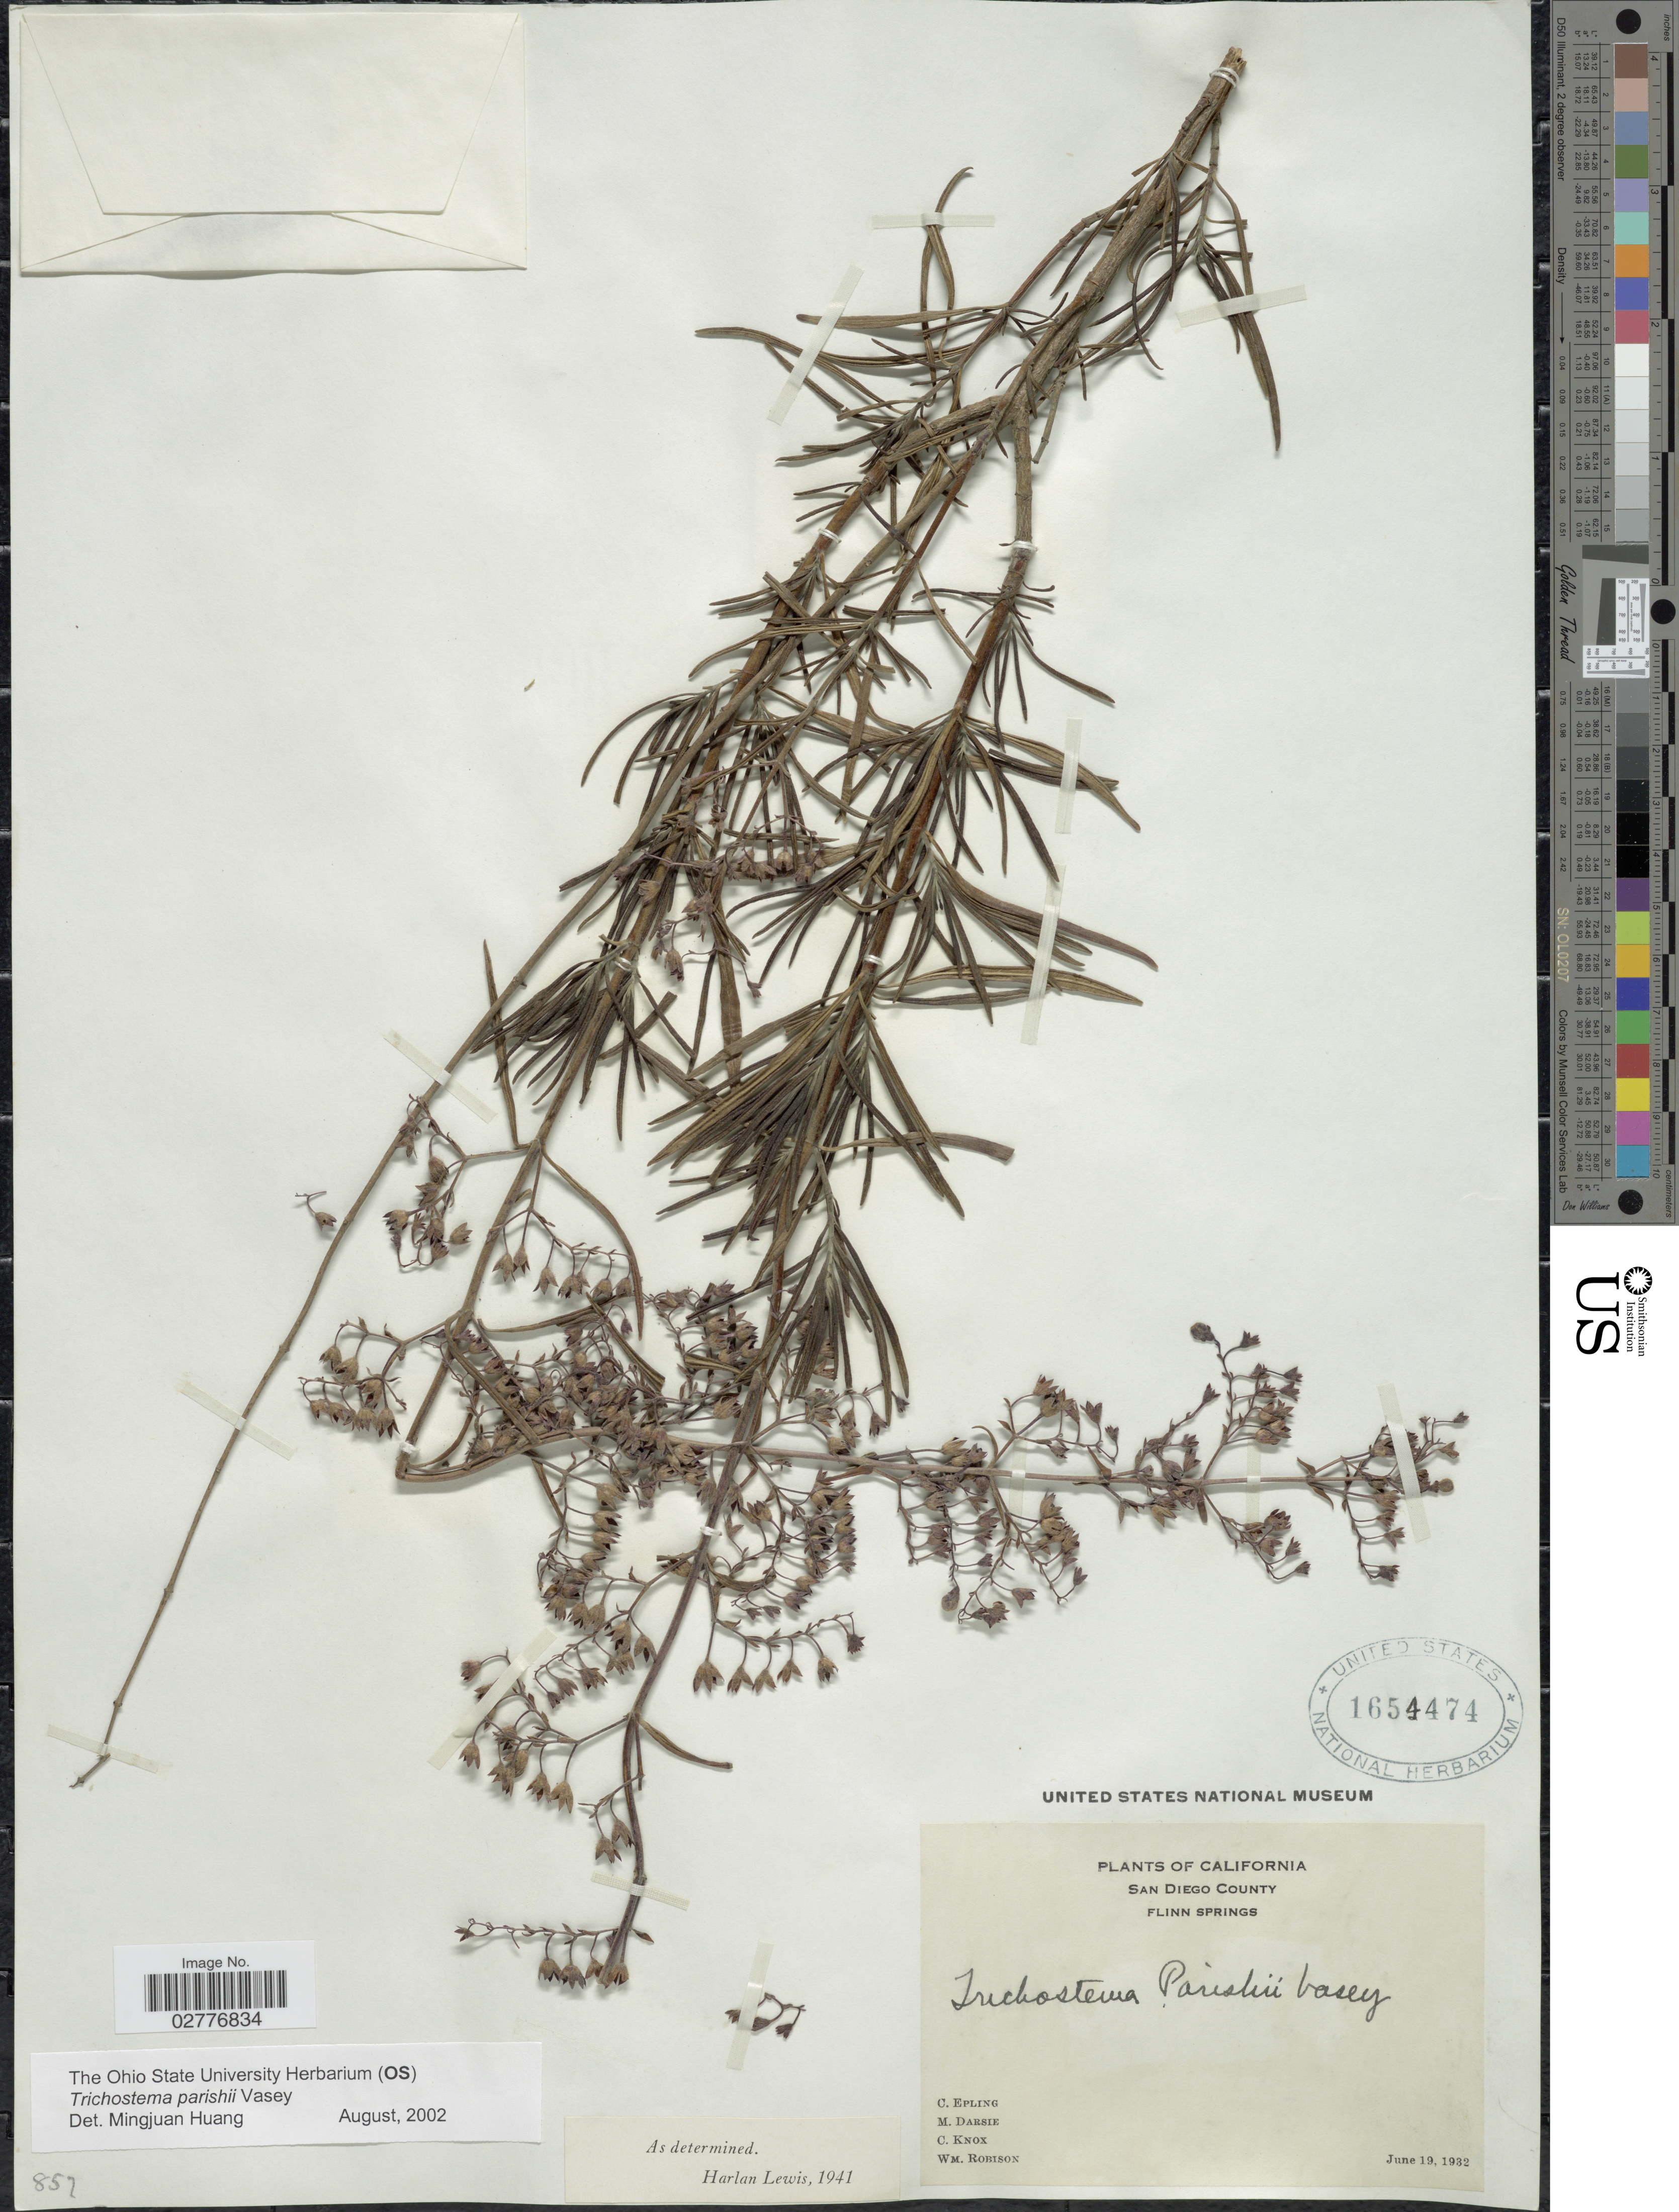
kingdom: Plantae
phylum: Tracheophyta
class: Magnoliopsida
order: Lamiales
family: Lamiaceae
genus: Trichostema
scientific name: Trichostema parishii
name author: Vasey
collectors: -- Epling, M. Darsie, C. Knox & W. Robison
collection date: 1932-06-19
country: United States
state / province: California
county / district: San Diego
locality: San Diego County. Flinn Springs.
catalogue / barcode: US 1654474